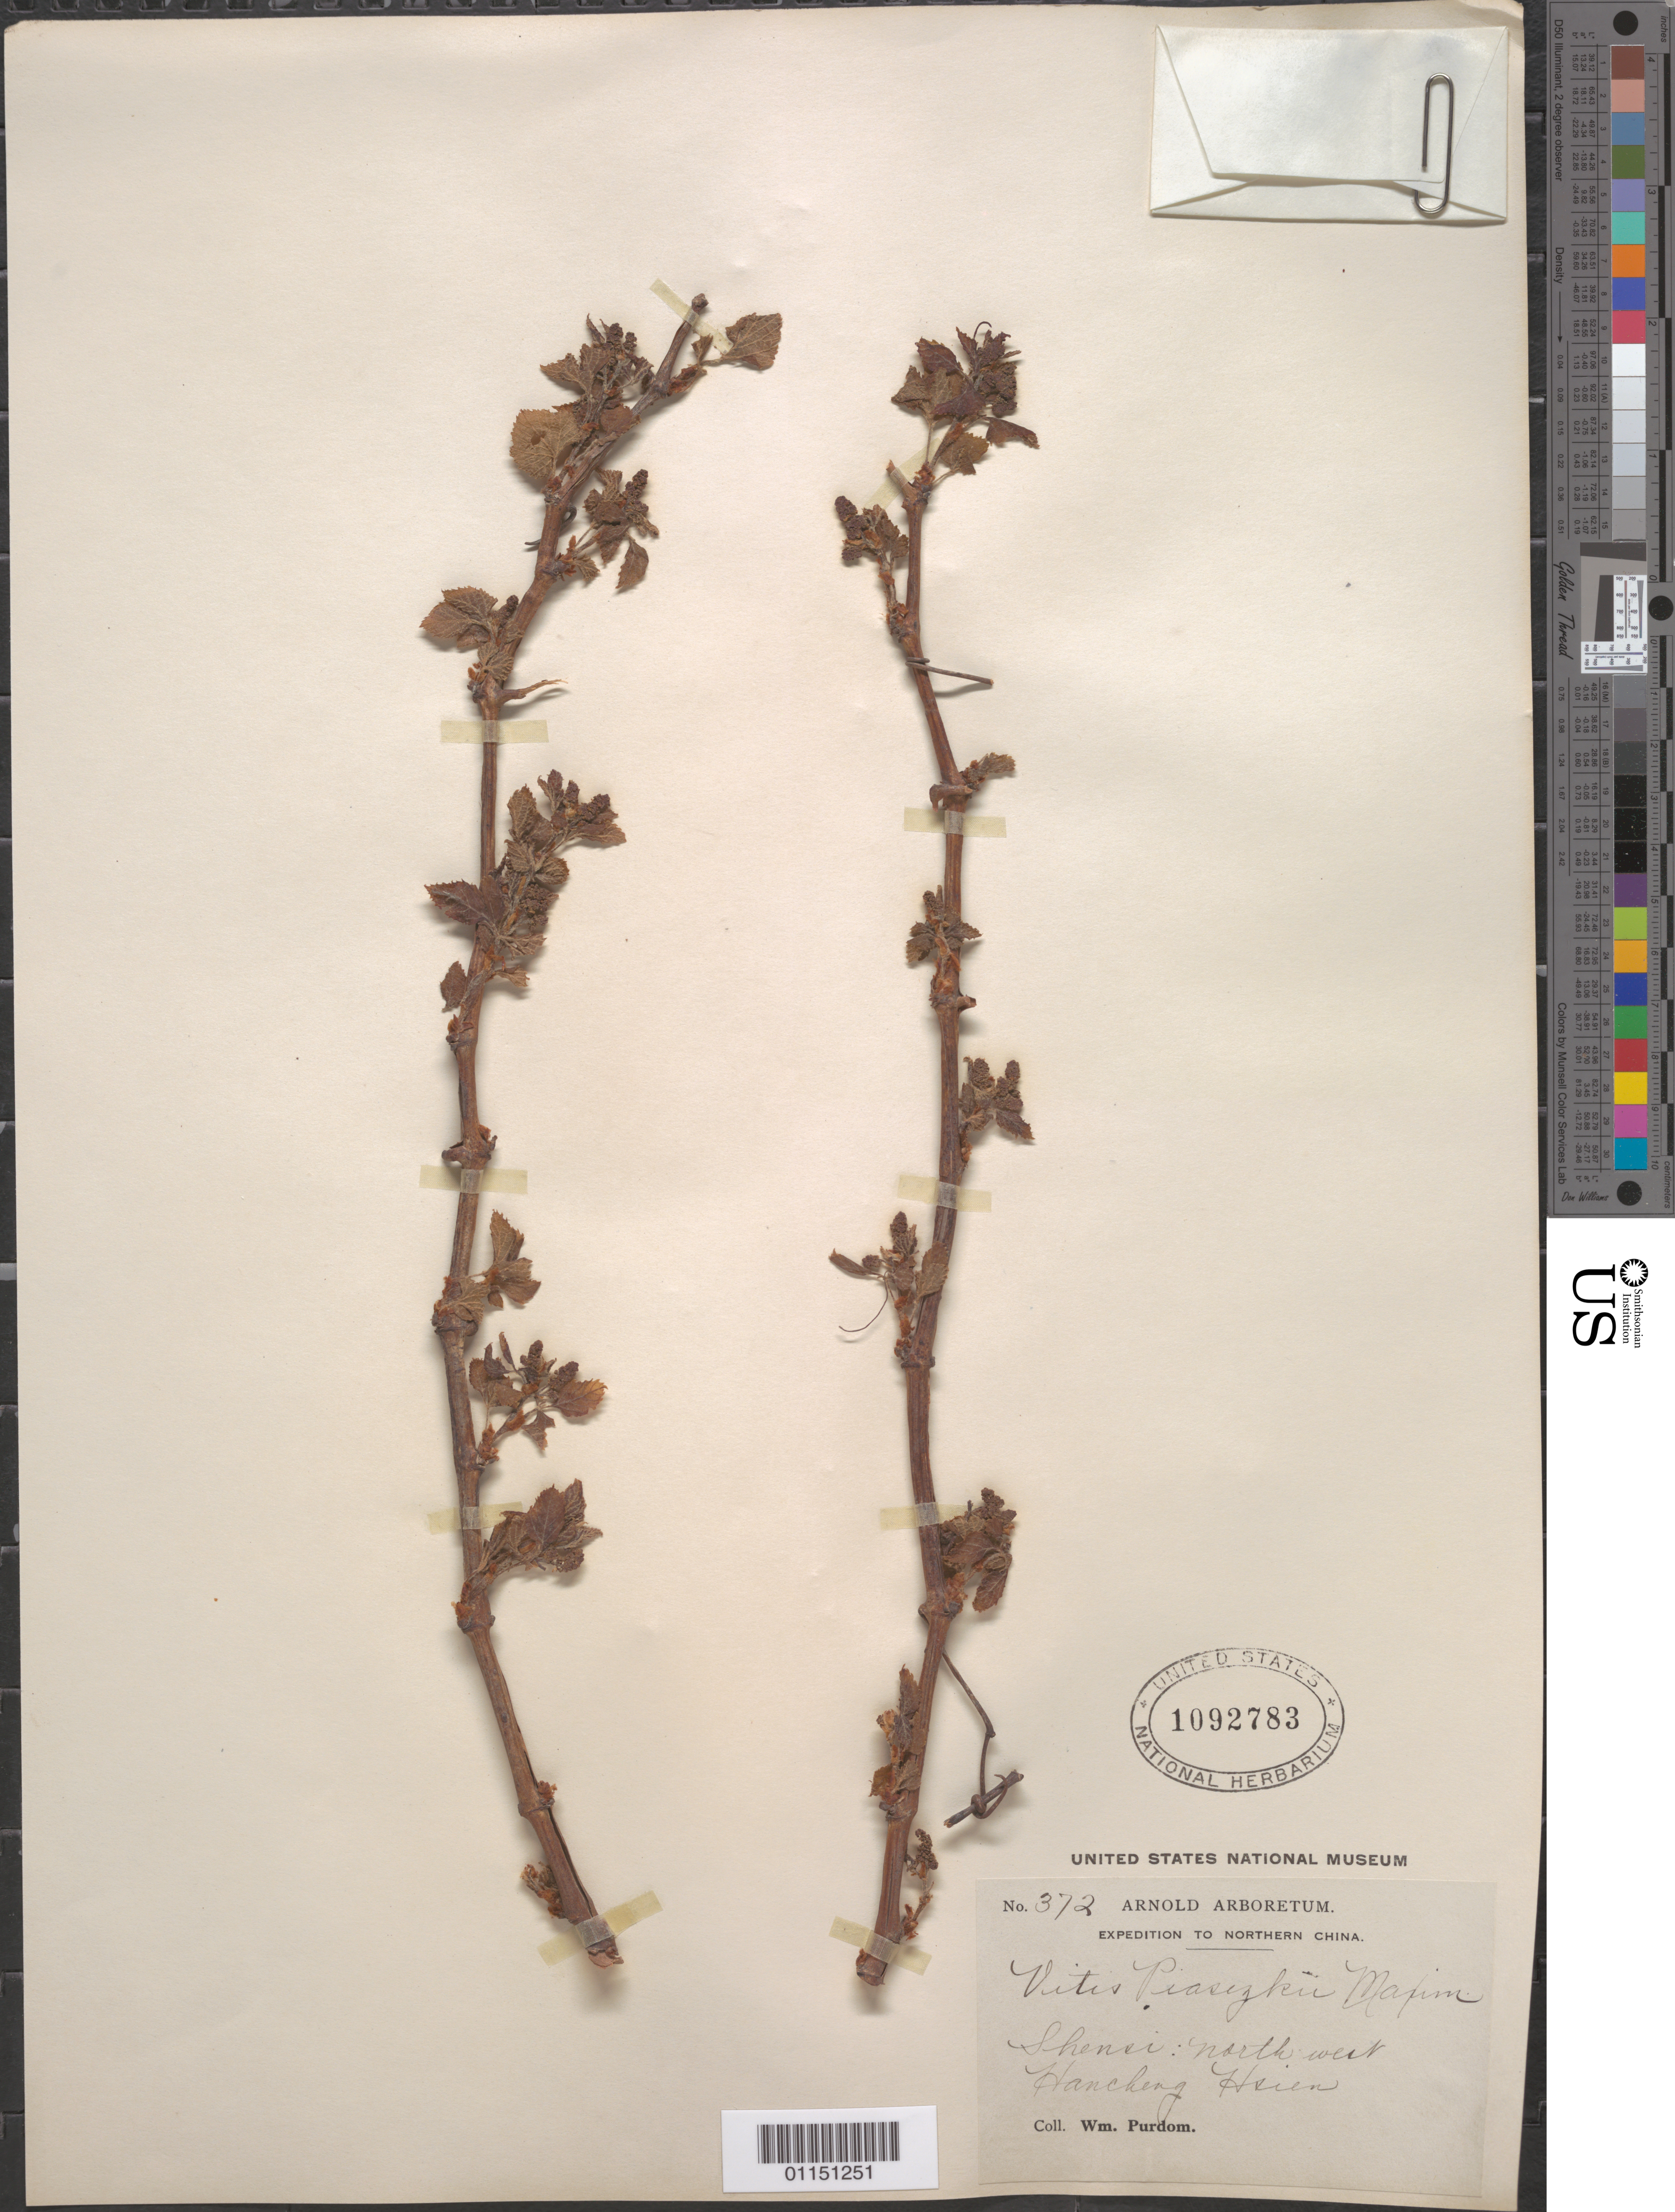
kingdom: Plantae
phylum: Tracheophyta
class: Magnoliopsida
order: Vitales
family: Vitaceae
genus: Vitis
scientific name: Vitis piasezkii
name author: Maxim.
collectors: W. Purdom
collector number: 372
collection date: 1900/1920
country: China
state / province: Shaanxi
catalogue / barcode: US 1092783